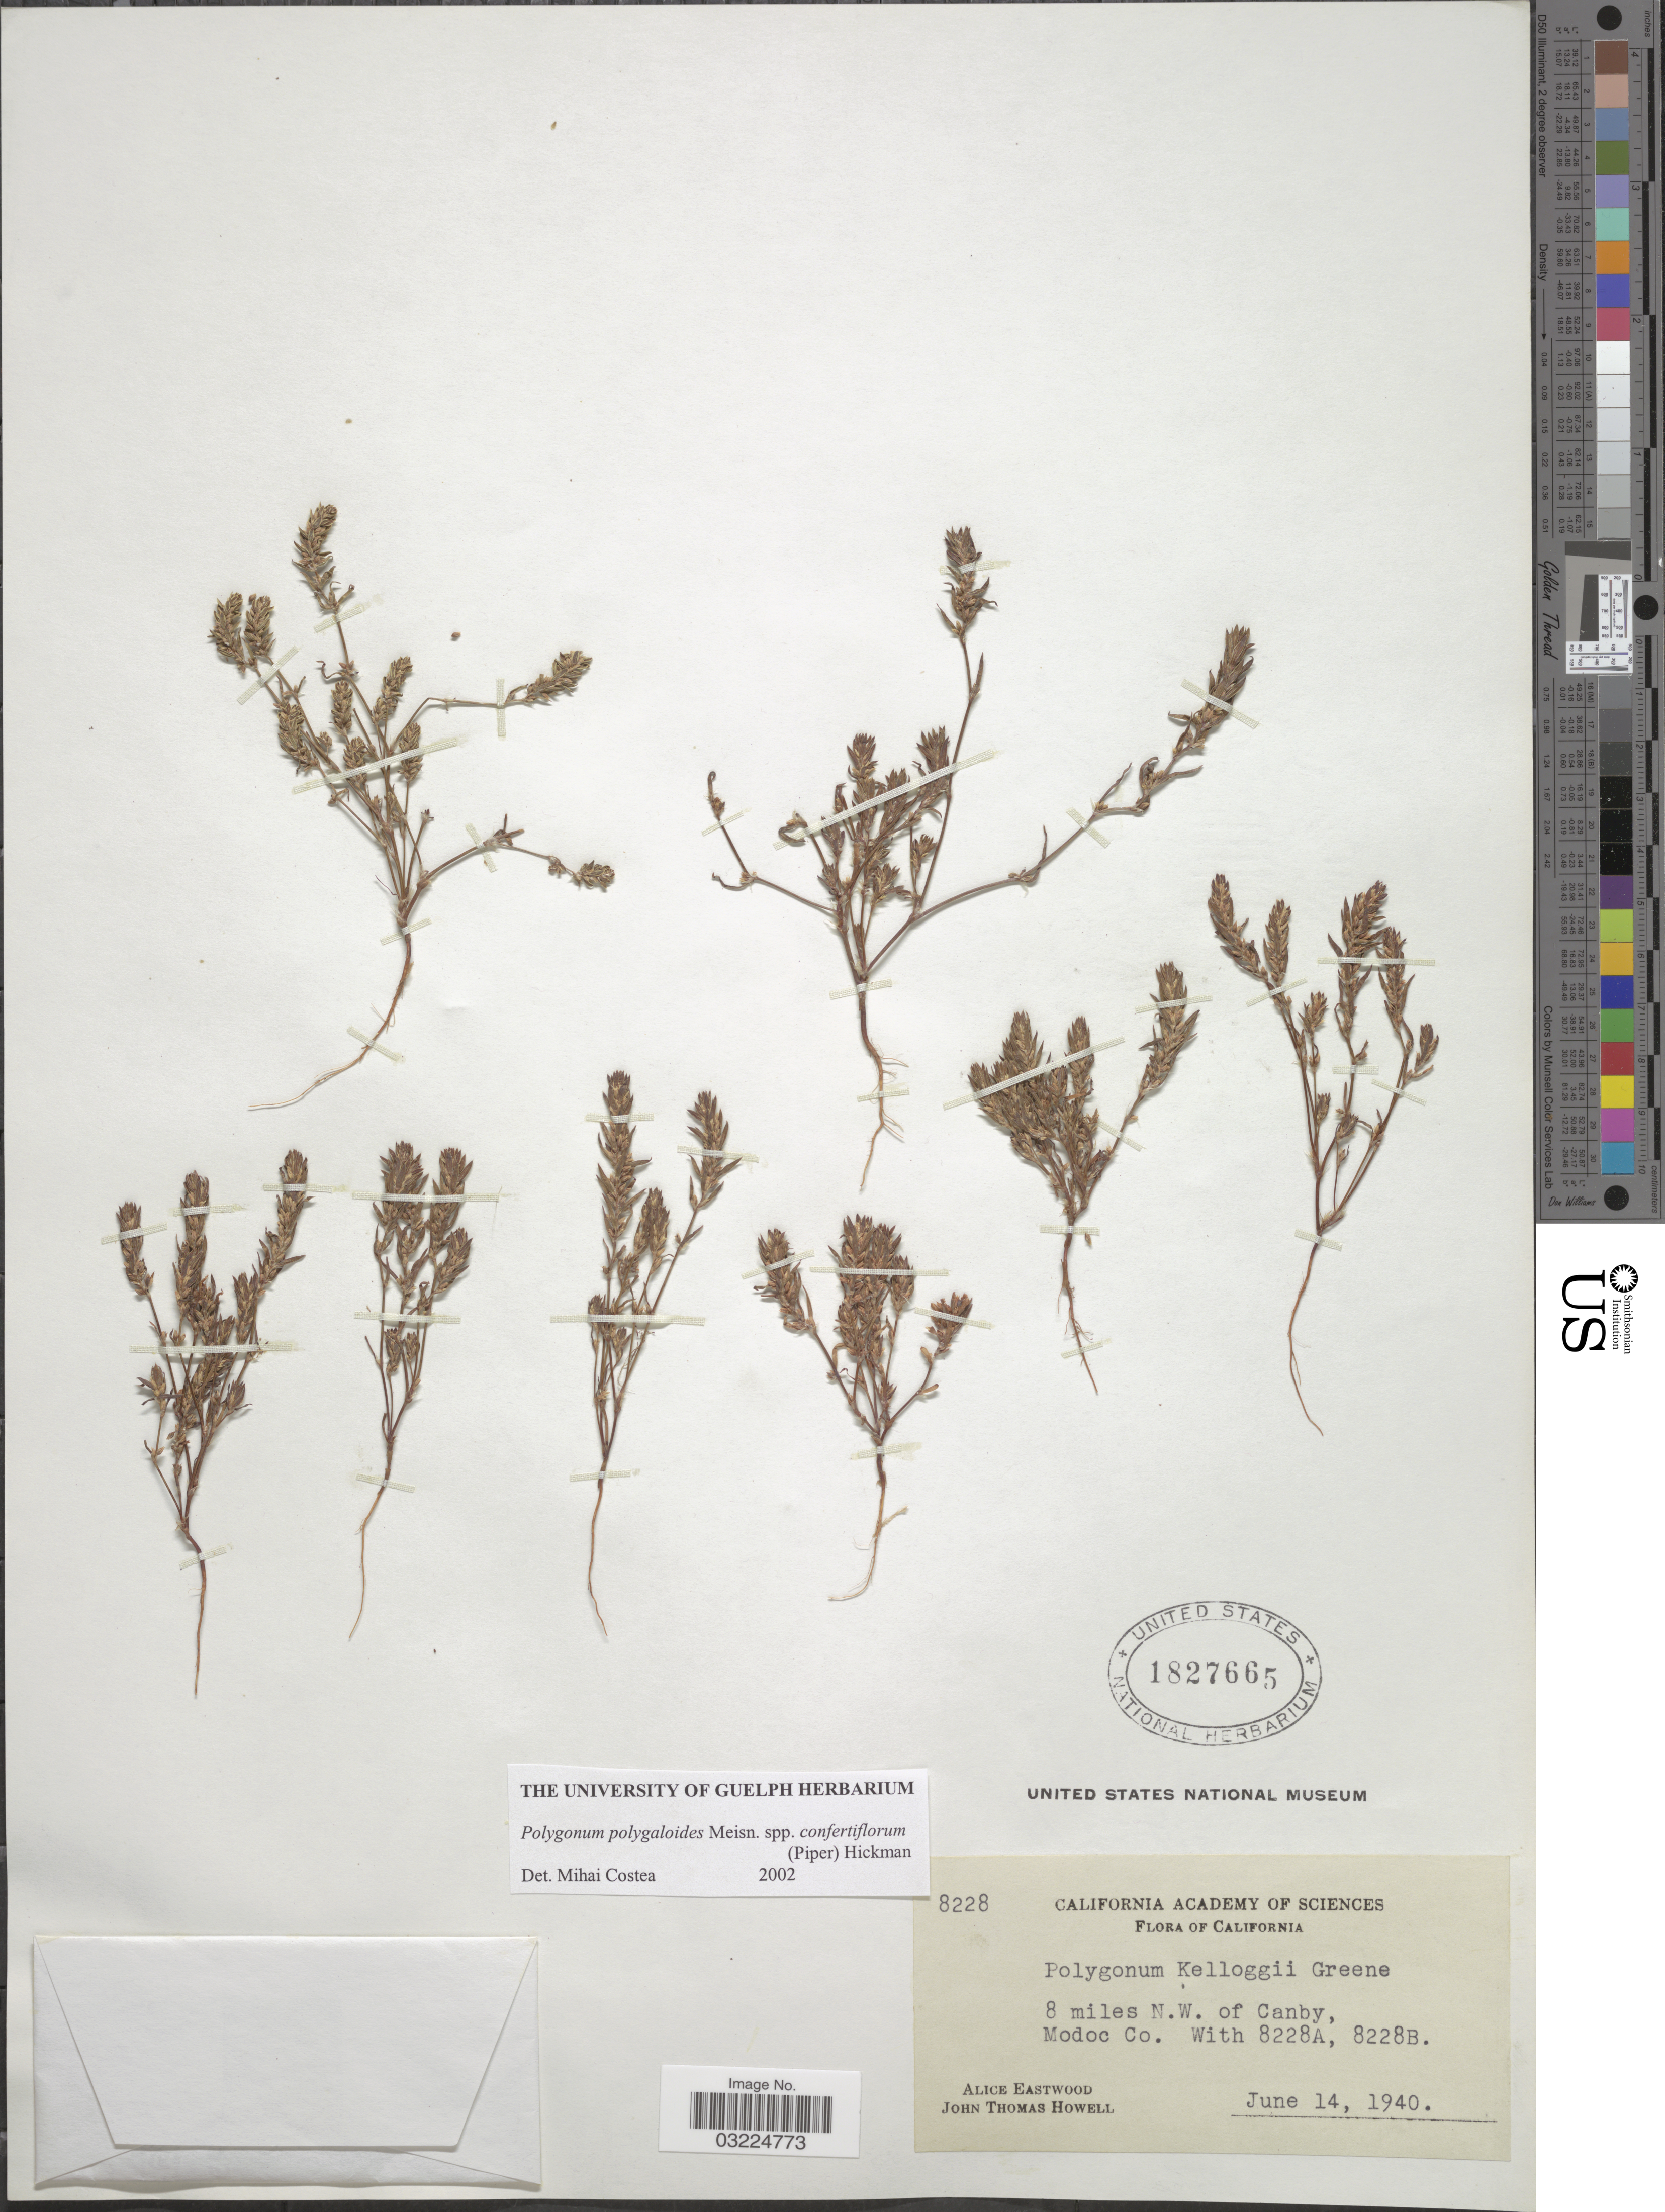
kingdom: Plantae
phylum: Tracheophyta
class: Magnoliopsida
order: Caryophyllales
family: Polygonaceae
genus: Polygonum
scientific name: Polygonum polygaloides subsp. confertiflorum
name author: (Nutt. ex Piper) Hickman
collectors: A. Eastwood & J. T. Howell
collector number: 8228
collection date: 1940-06-14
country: United States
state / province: California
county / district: Modoc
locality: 8 miles N.W. of Canby, Modoc Co.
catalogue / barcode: US 1827665